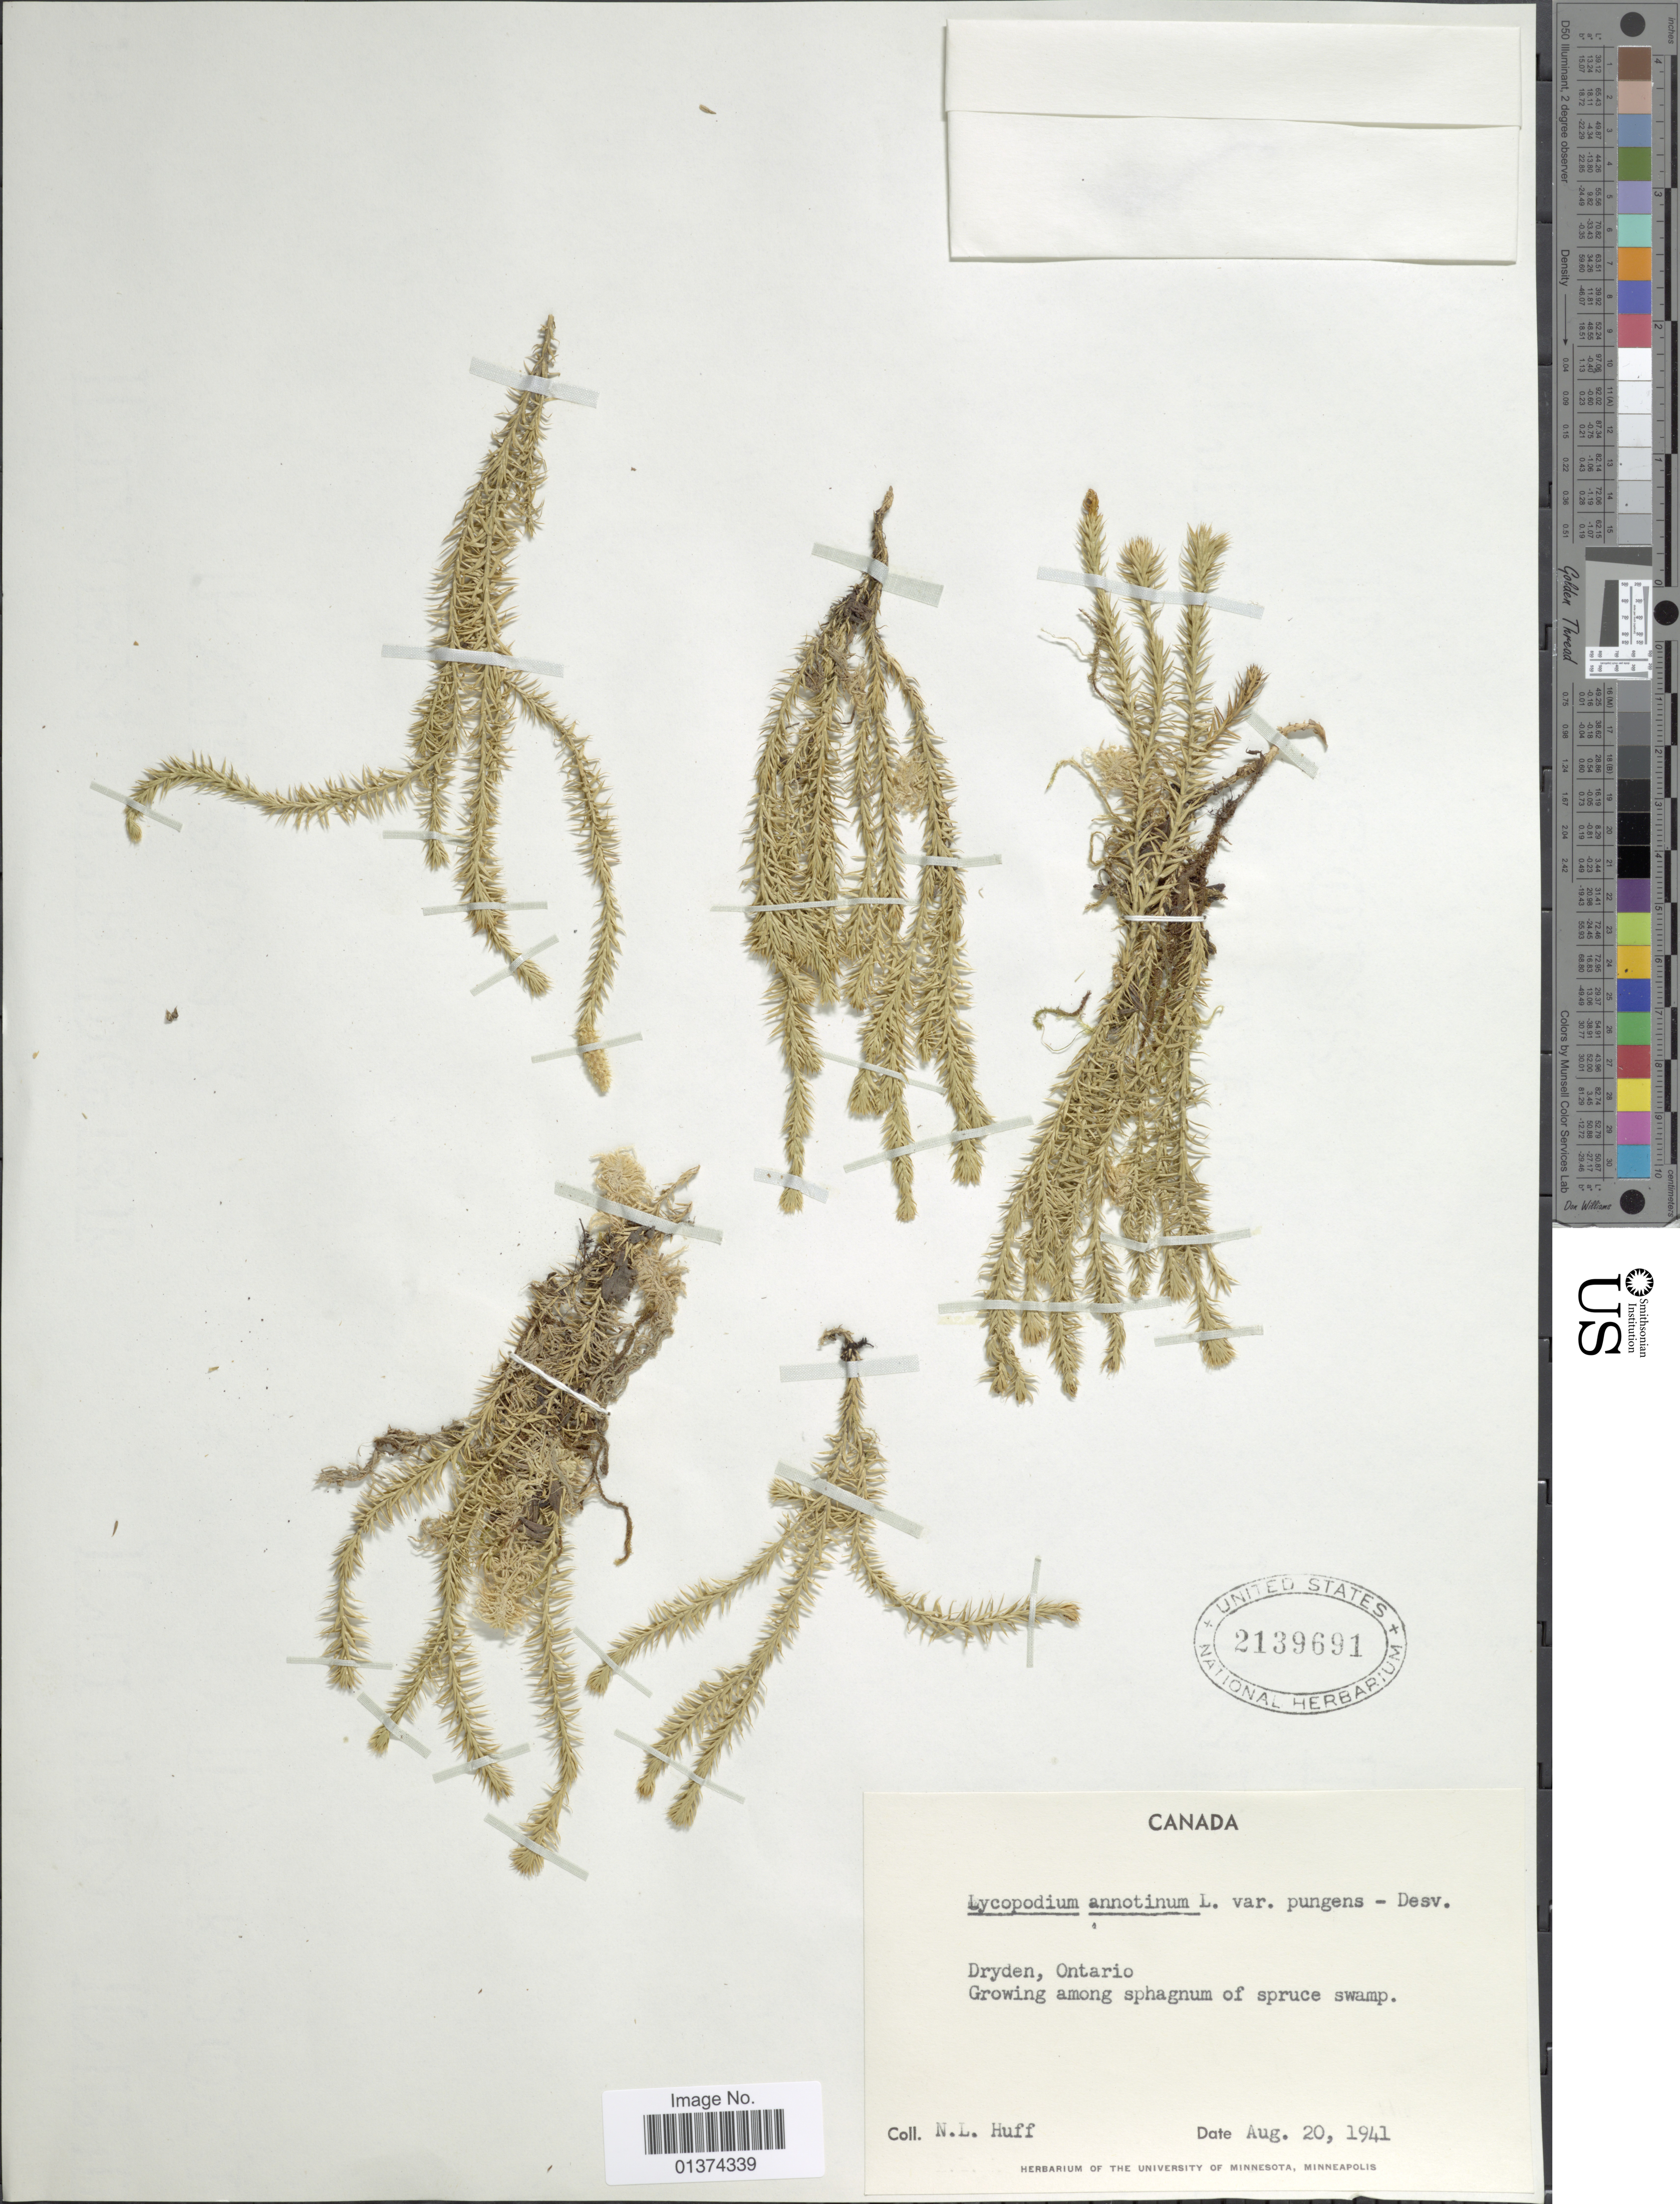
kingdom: Plantae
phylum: Tracheophyta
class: Lycopodiopsida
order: Lycopodiales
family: Lycopodiaceae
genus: Spinulum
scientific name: Spinulum annotinum subsp. annotinum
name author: (L.) A. Haines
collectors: N. Huff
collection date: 1941-08-20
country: Canada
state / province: Ontario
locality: Dryden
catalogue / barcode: US 2139691